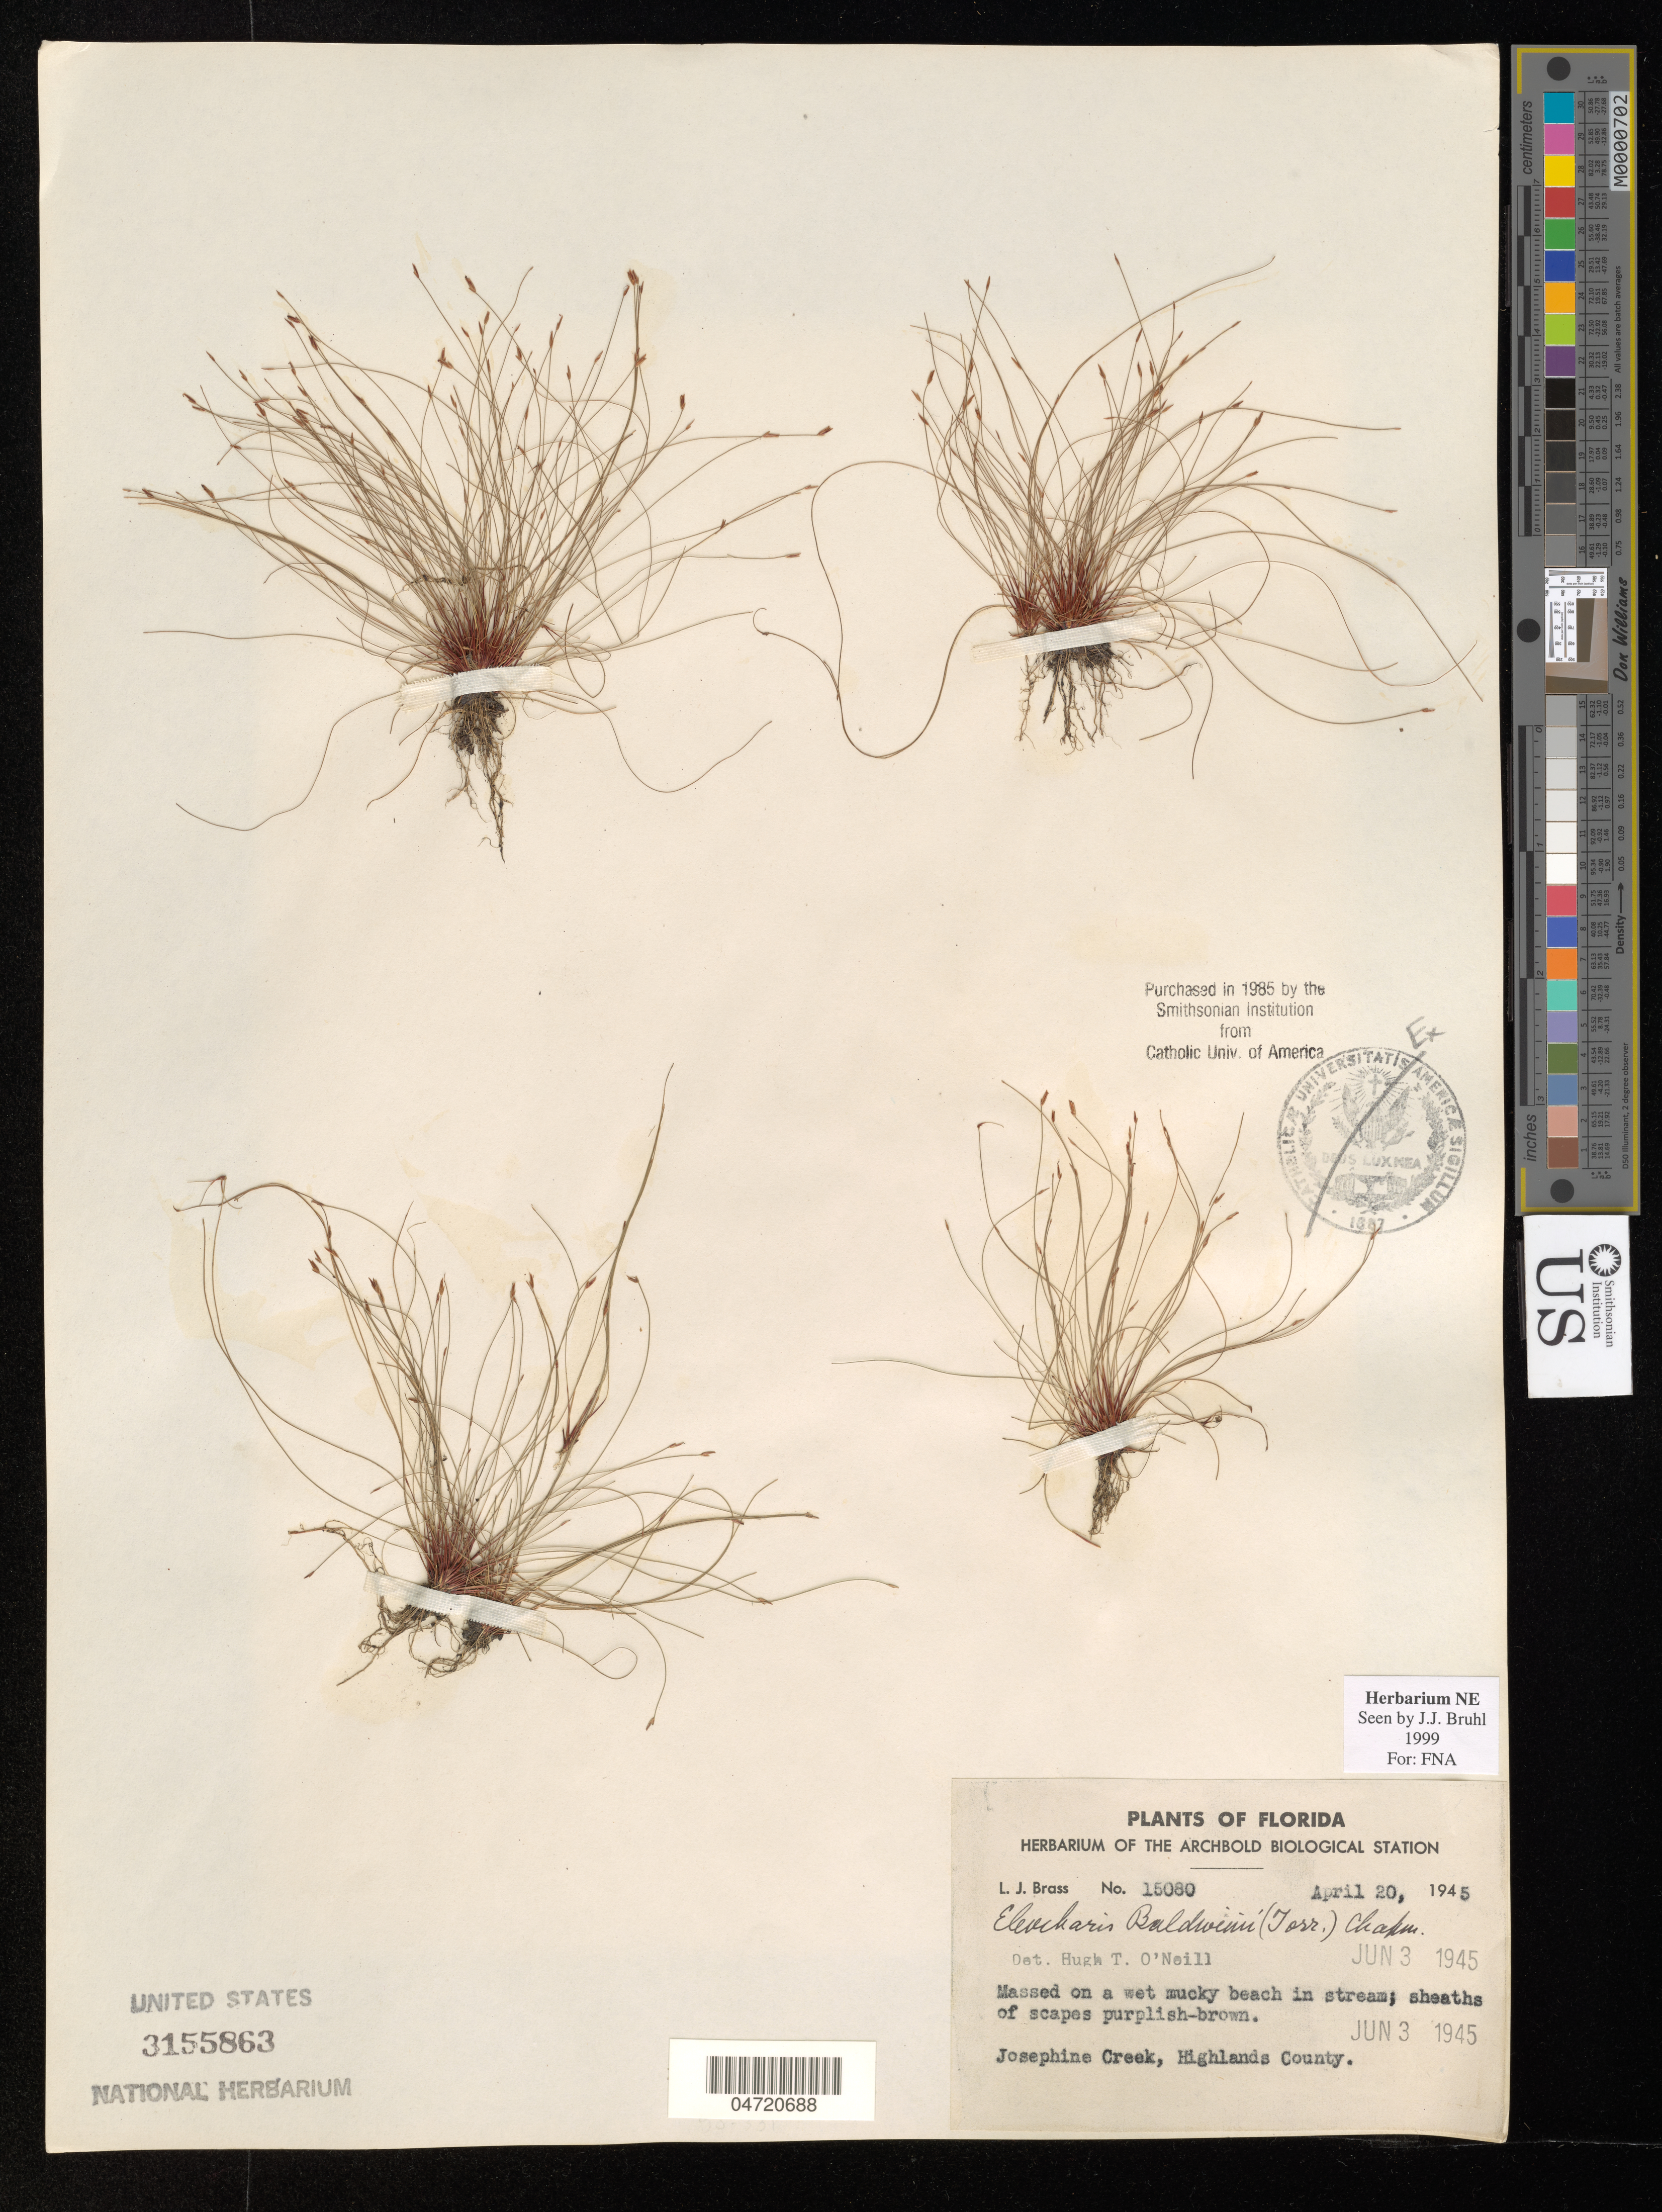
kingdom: Plantae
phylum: Tracheophyta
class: Liliopsida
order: Poales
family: Cyperaceae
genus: Eleocharis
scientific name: Eleocharis baldwinii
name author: (Torr.) Chapm.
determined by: Bruhl, J. J., (NE), University of New England (AUSTRALIA)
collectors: L. J. Brass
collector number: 15080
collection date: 1945-04-20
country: United States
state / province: Florida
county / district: Highlands County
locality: Josephine Creek.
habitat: On a wet mucky beach in streem.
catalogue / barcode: US 3155863